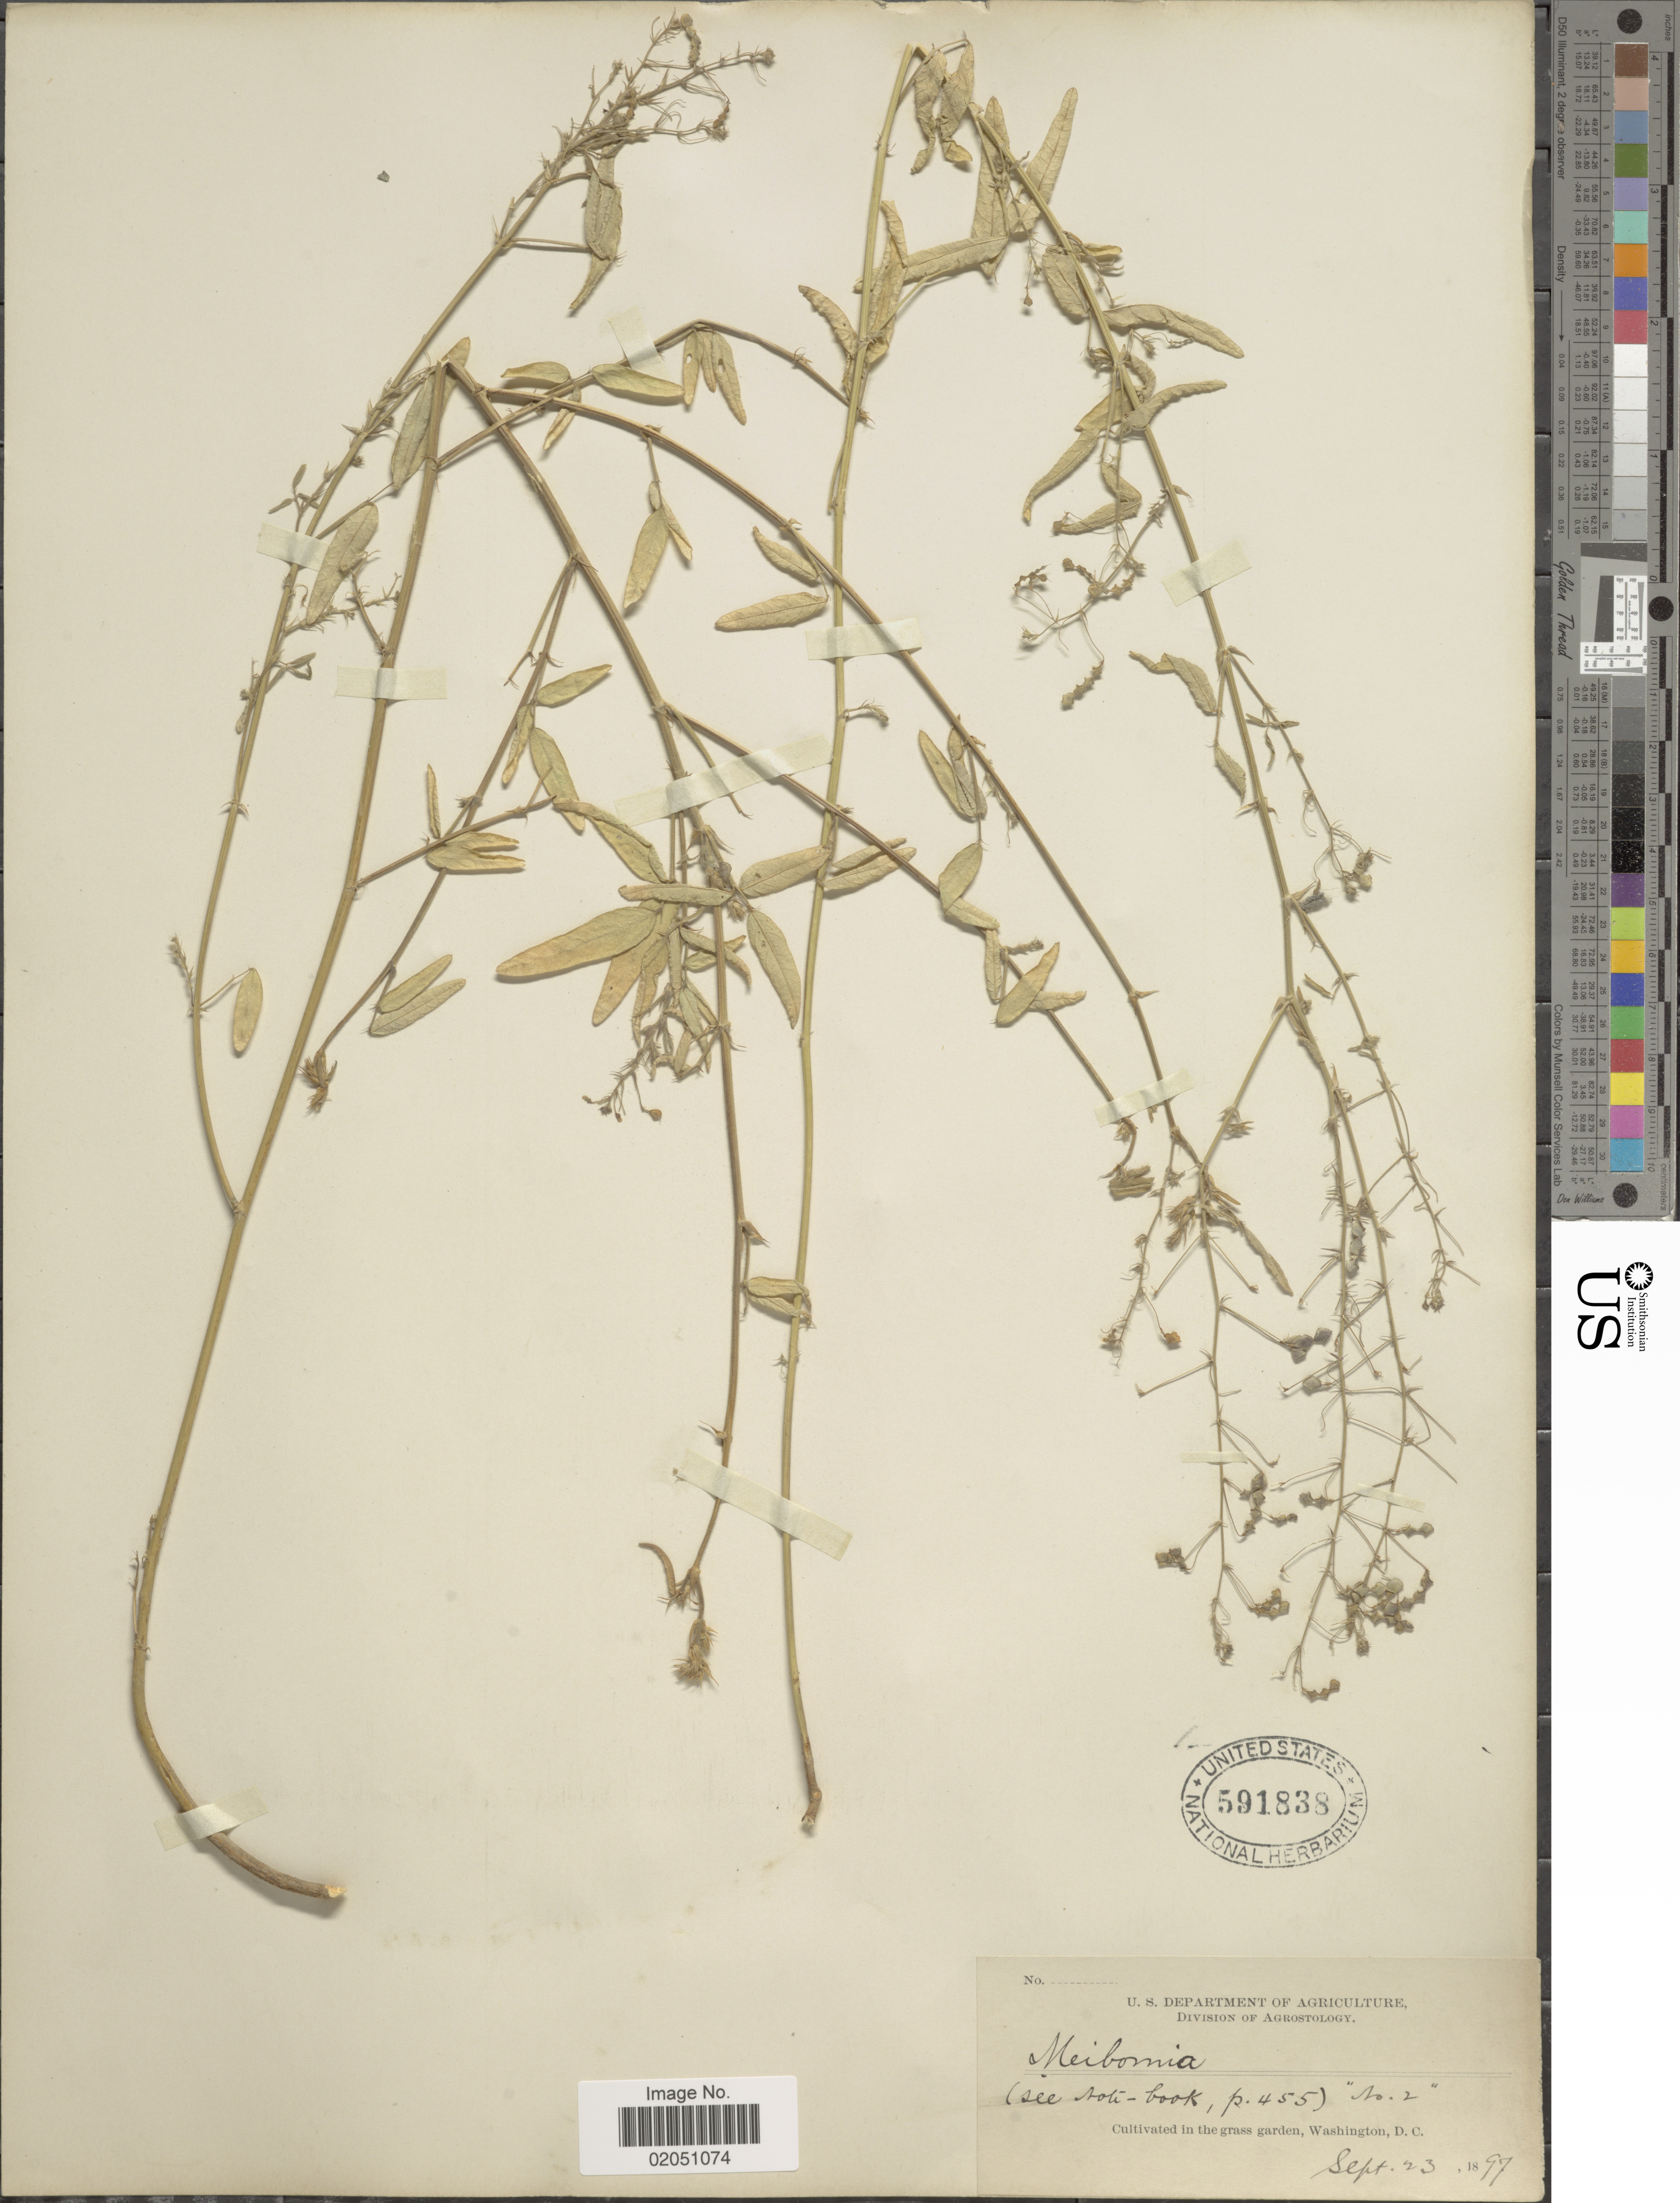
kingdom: Plantae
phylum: Tracheophyta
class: Magnoliopsida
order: Fabales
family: Fabaceae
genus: Desmodium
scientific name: Desmodium neomexicanum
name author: A. Gray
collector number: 2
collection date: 1897-09-23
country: United States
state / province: District of Columbia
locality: Cultivated in the grass garden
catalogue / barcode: US 591838